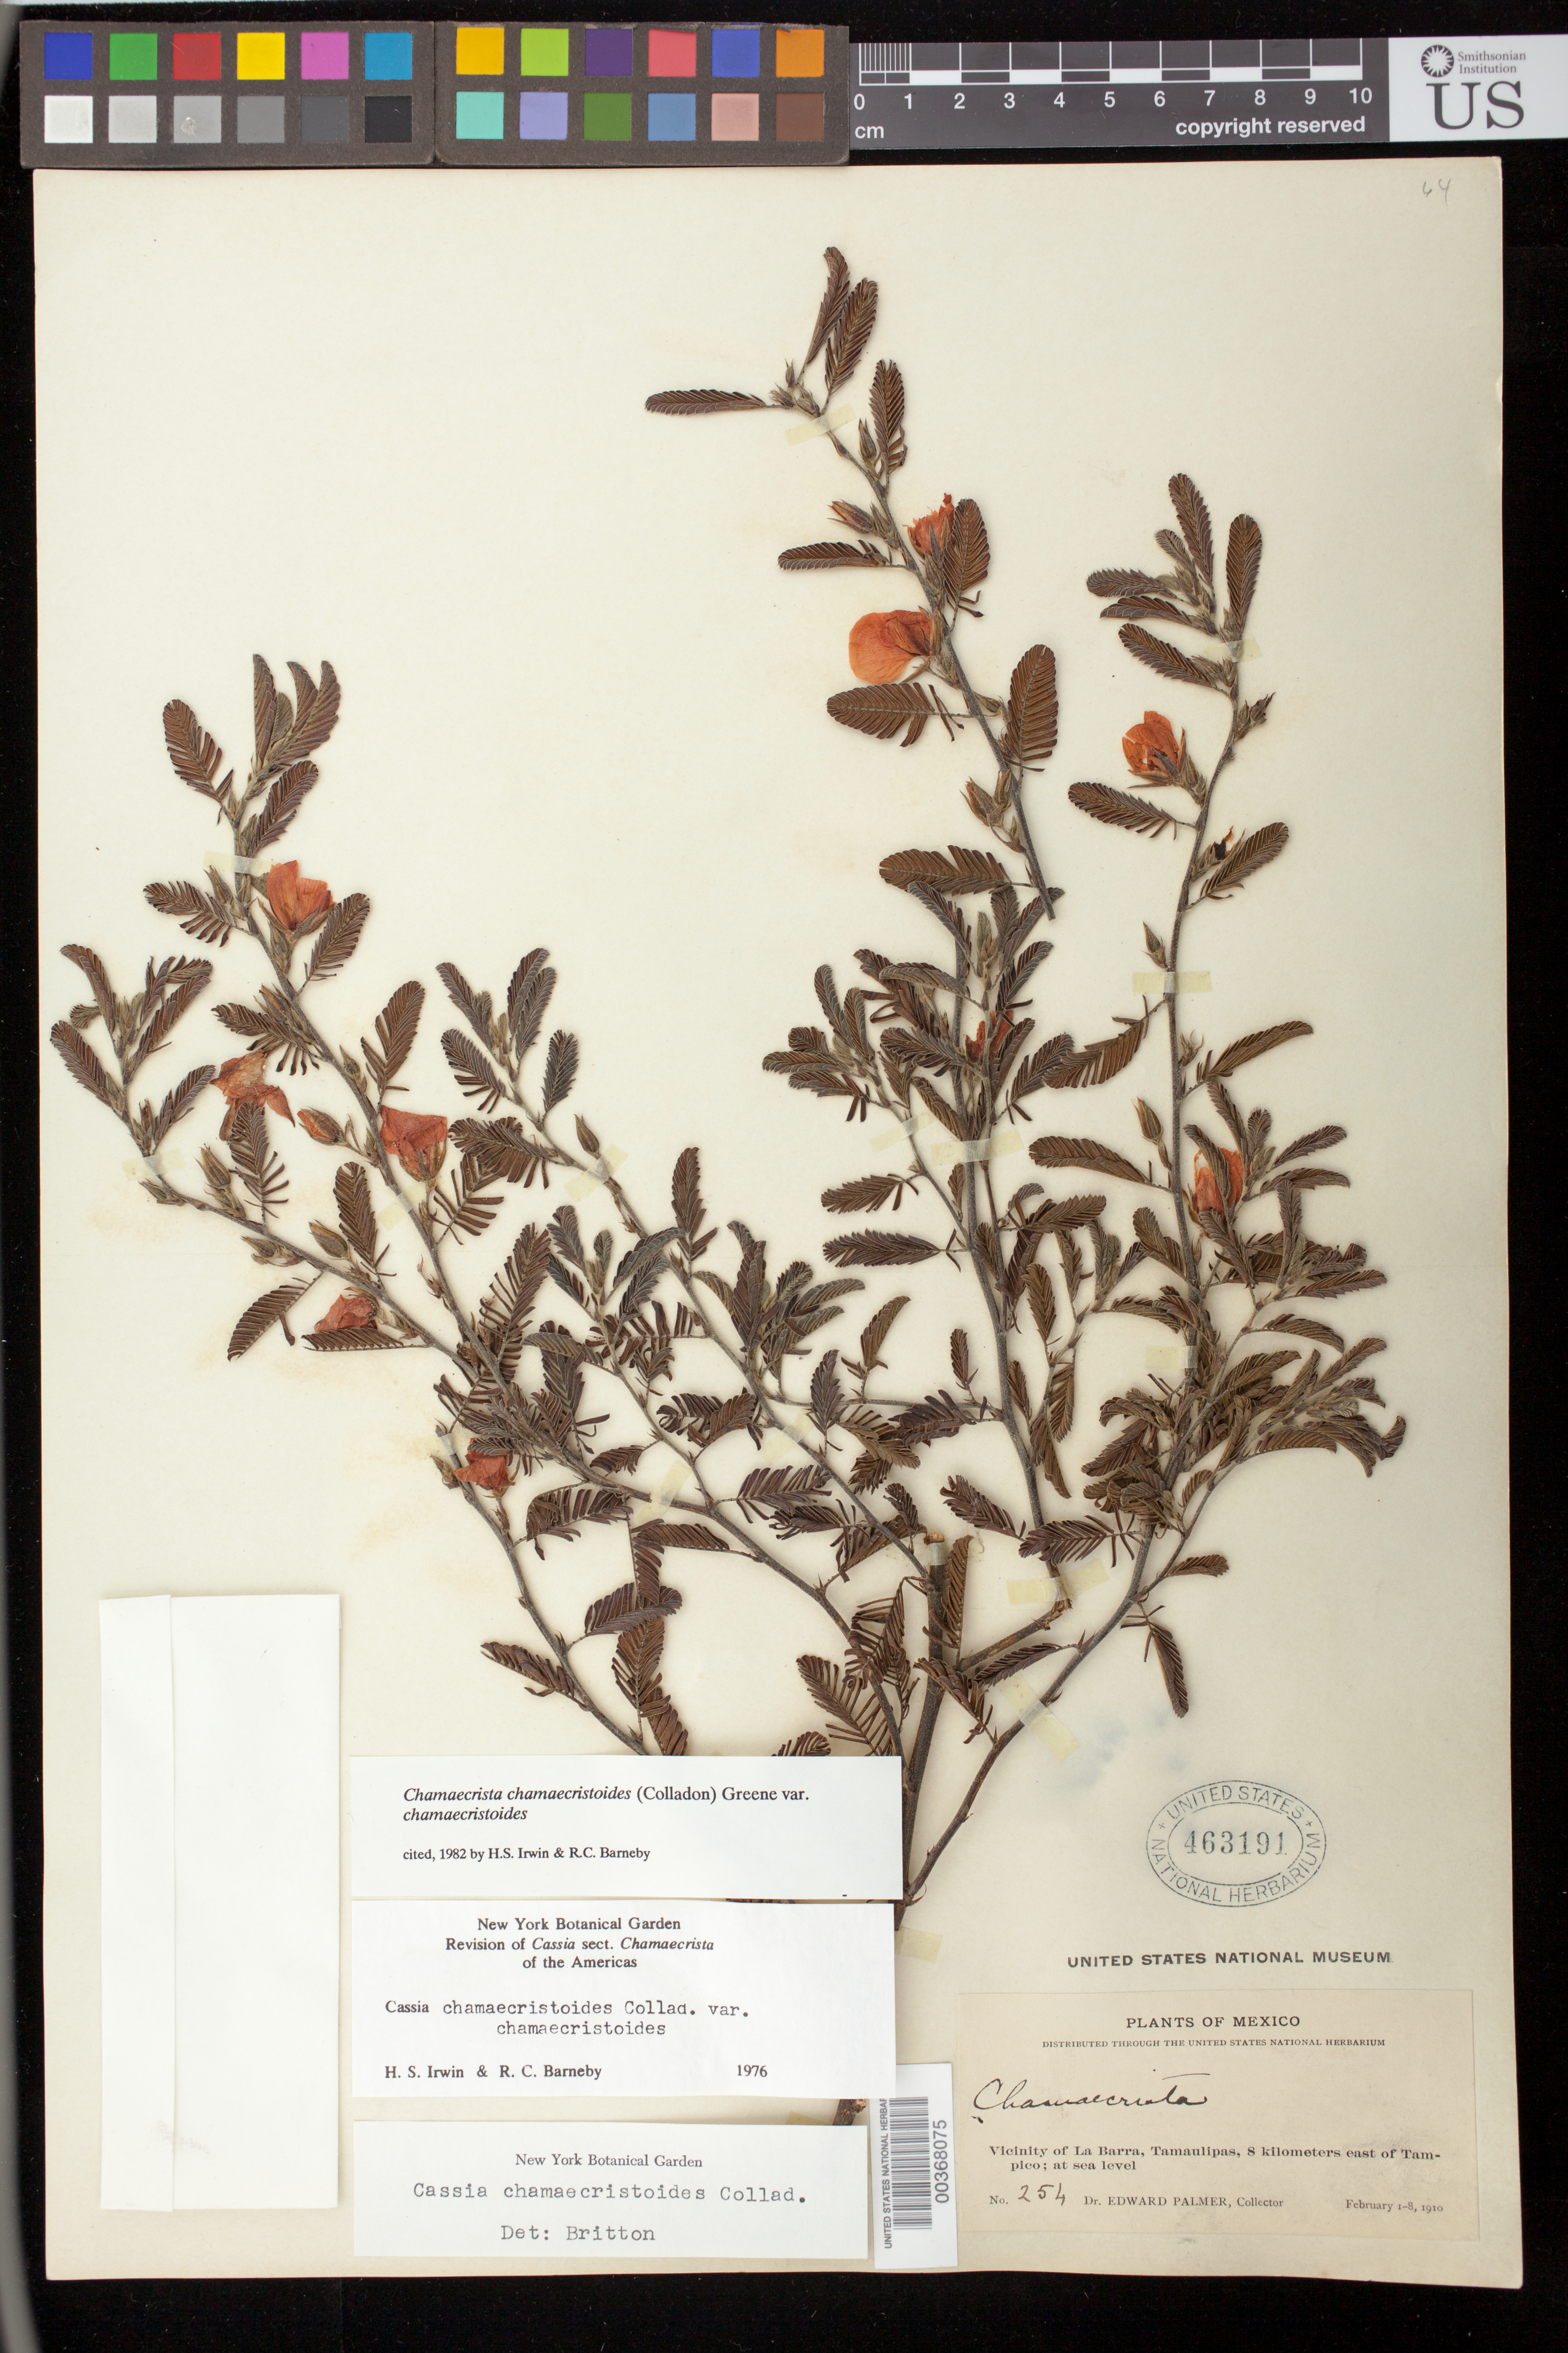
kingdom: Plantae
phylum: Tracheophyta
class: Magnoliopsida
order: Fabales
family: Fabaceae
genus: Chamaecrista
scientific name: Chamaecrista chamaecristoides var. chamaecristoides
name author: (Collad.) Greene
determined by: Irwin, Howard S.; Barneby, R. C.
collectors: E. Palmer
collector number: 254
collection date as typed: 01 Feb 1910 to 08 Feb 1910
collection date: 1910-02-01/1910-02-08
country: Mexico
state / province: Tamaulipas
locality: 8 km E of Tampico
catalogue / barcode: US 463191